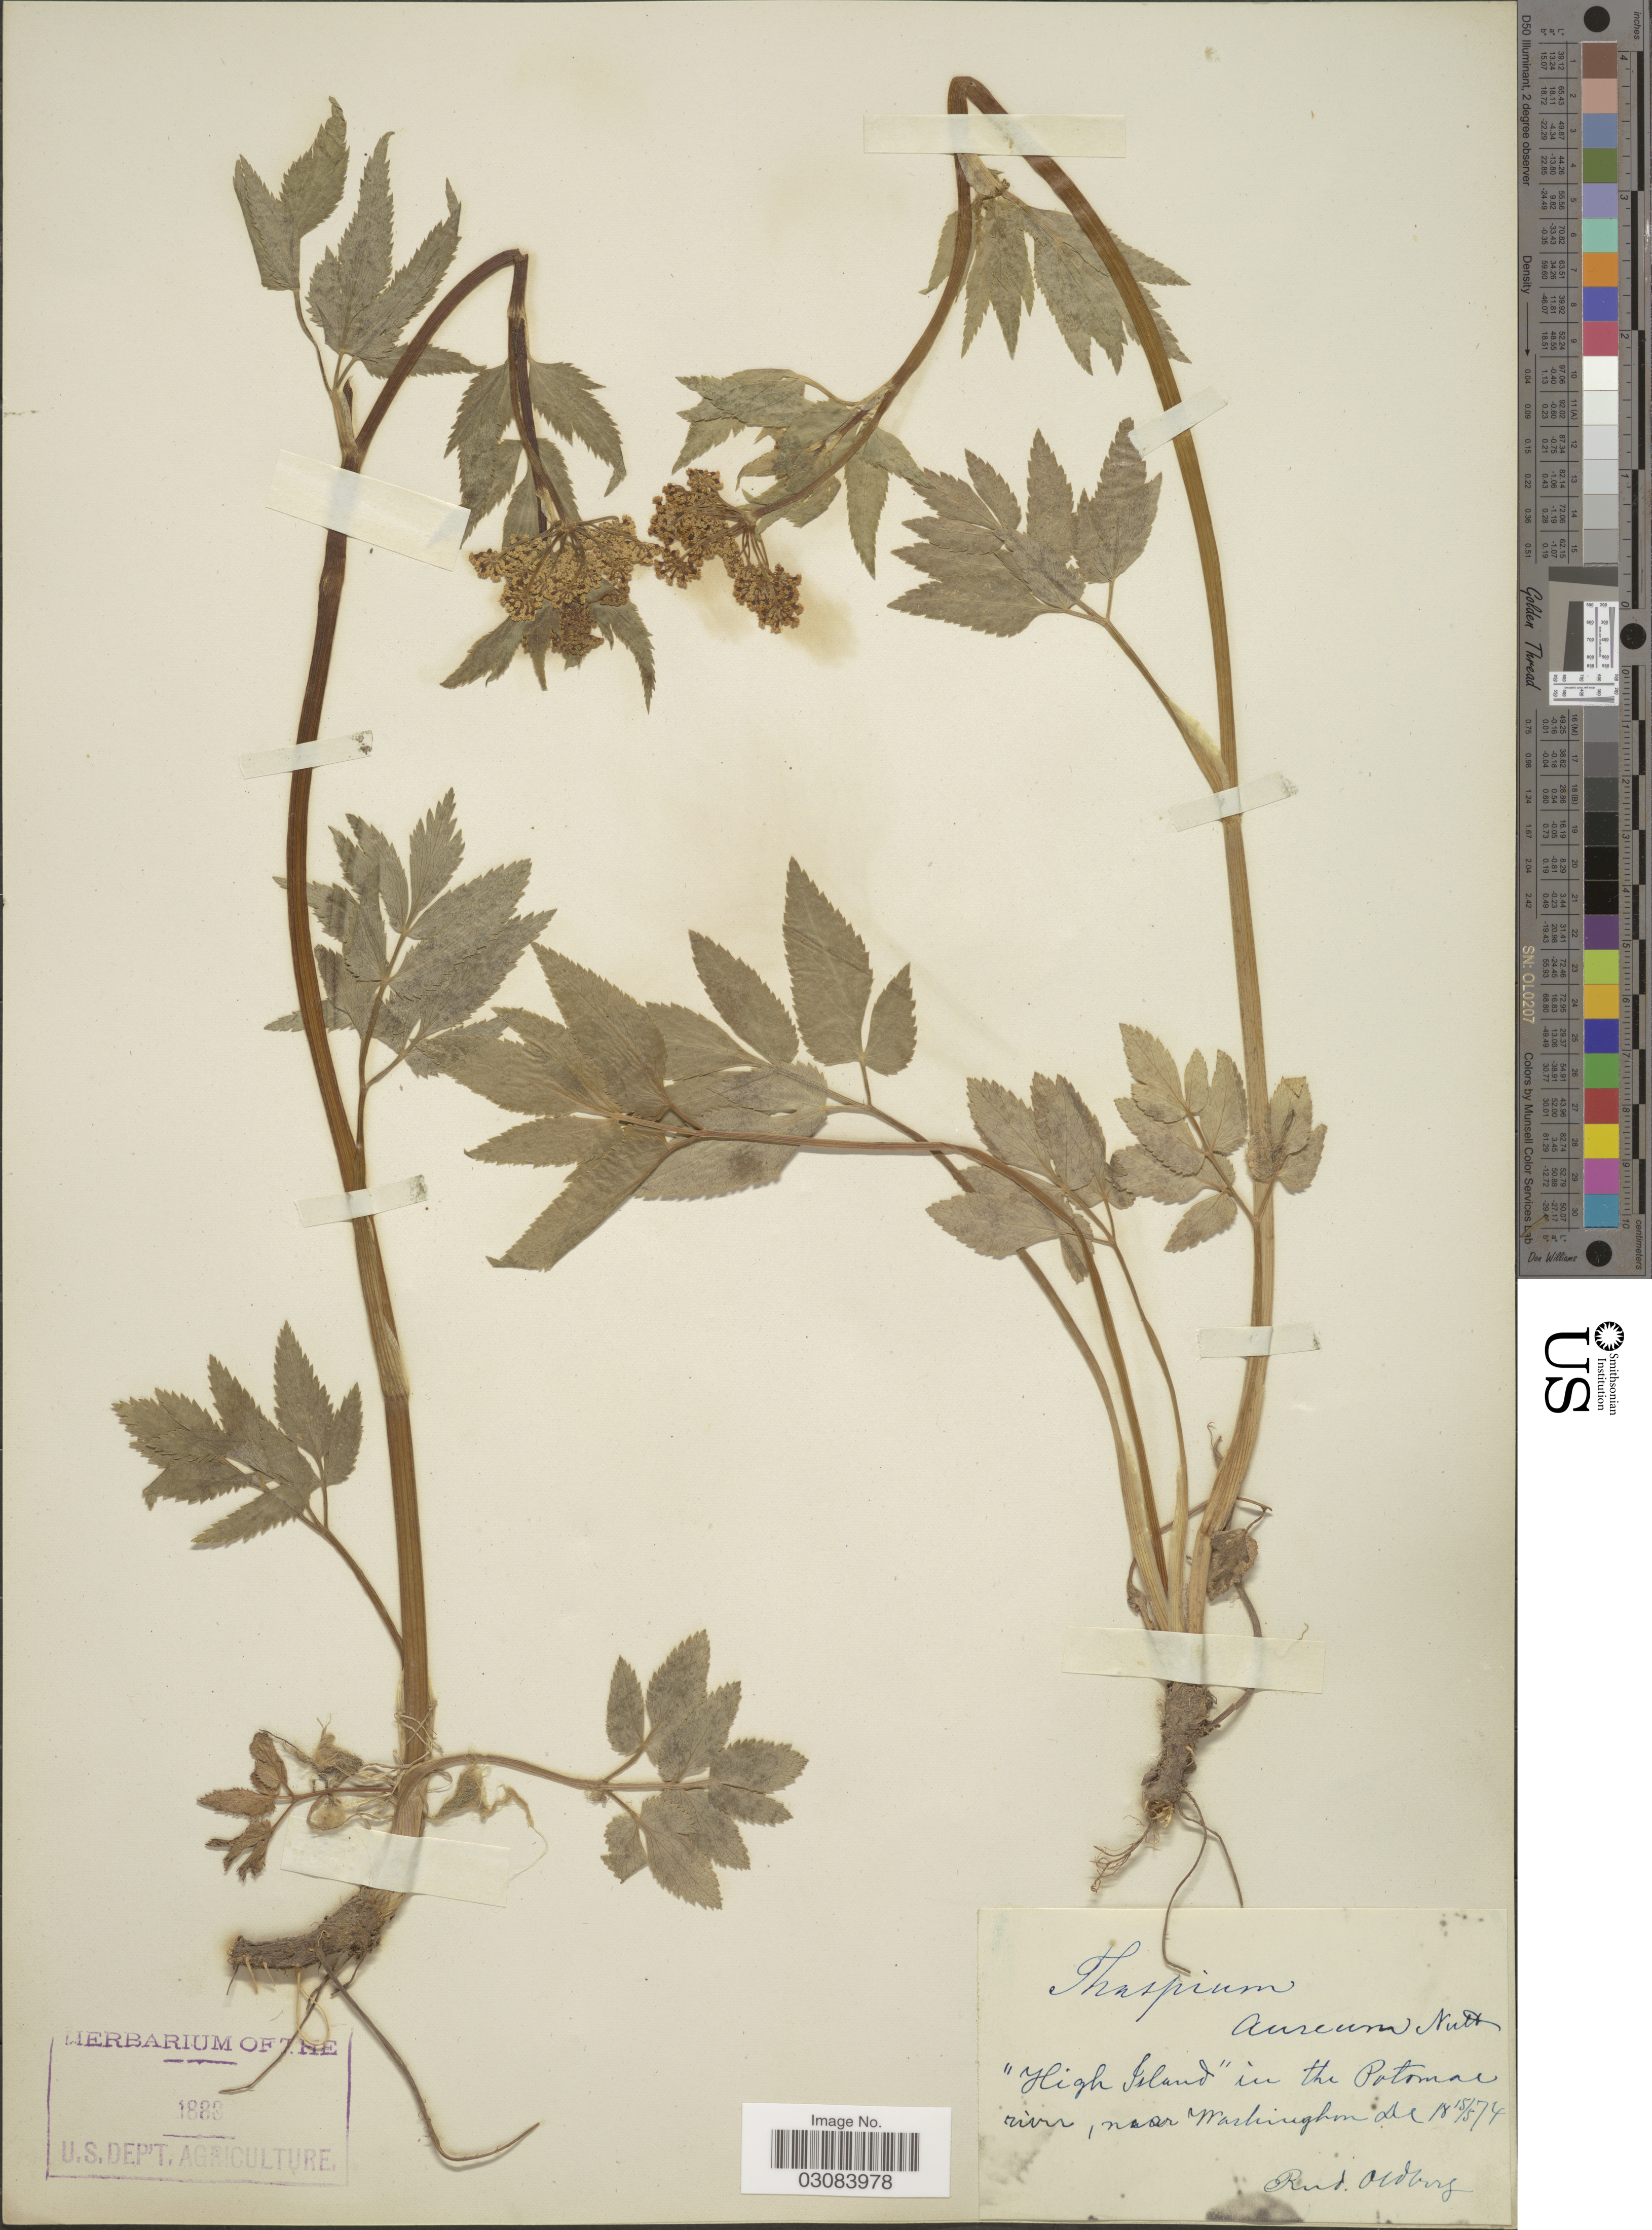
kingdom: Plantae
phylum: Tracheophyta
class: Magnoliopsida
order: Apiales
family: Apiaceae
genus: Zizia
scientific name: Zizia aurea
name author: (L.) Koch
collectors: R. Oldberg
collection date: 1874-05-15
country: United States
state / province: District of Columbia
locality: High Island